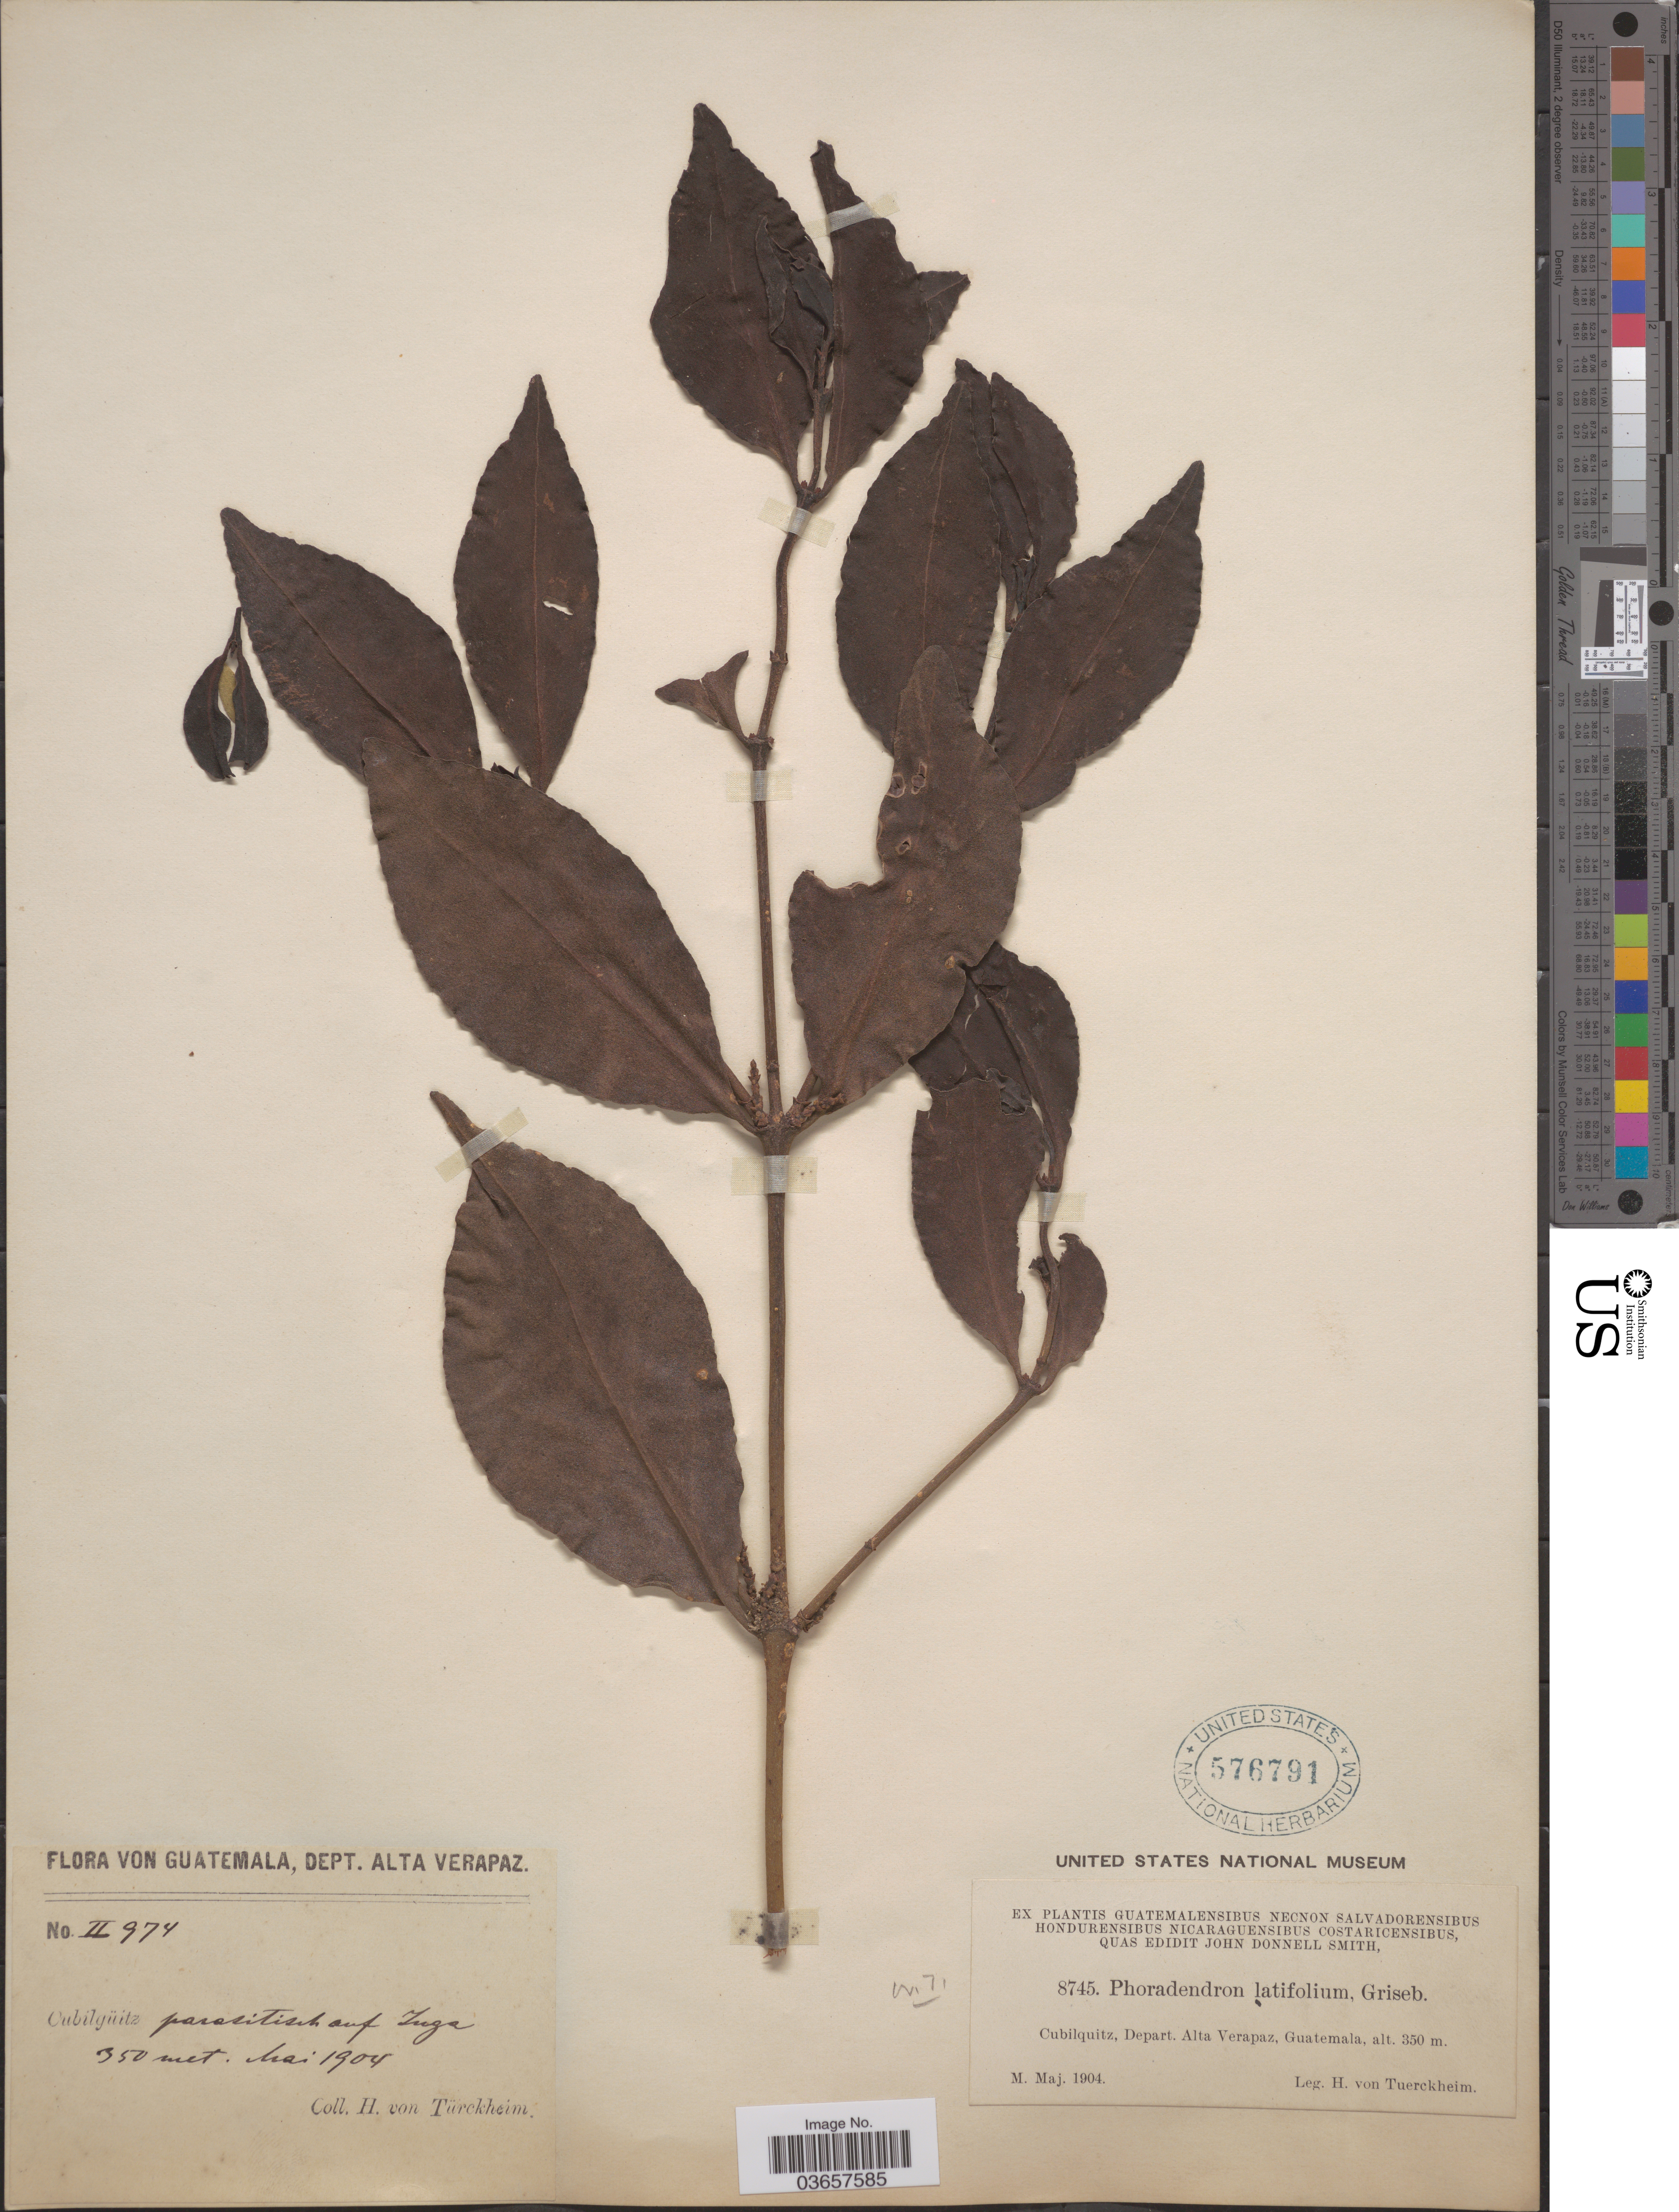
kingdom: Plantae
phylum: Tracheophyta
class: Magnoliopsida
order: Santalales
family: Viscaceae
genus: Phoradendron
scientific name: Phoradendron piperoides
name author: (Kunth) Trel.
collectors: H. von Türckheim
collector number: II974/8745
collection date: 1904-05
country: Guatemala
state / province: Alta Verapaz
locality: Dept. Alta Verapaz. Cubilqüitz parasitsch auf Luga.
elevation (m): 350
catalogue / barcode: US 576791